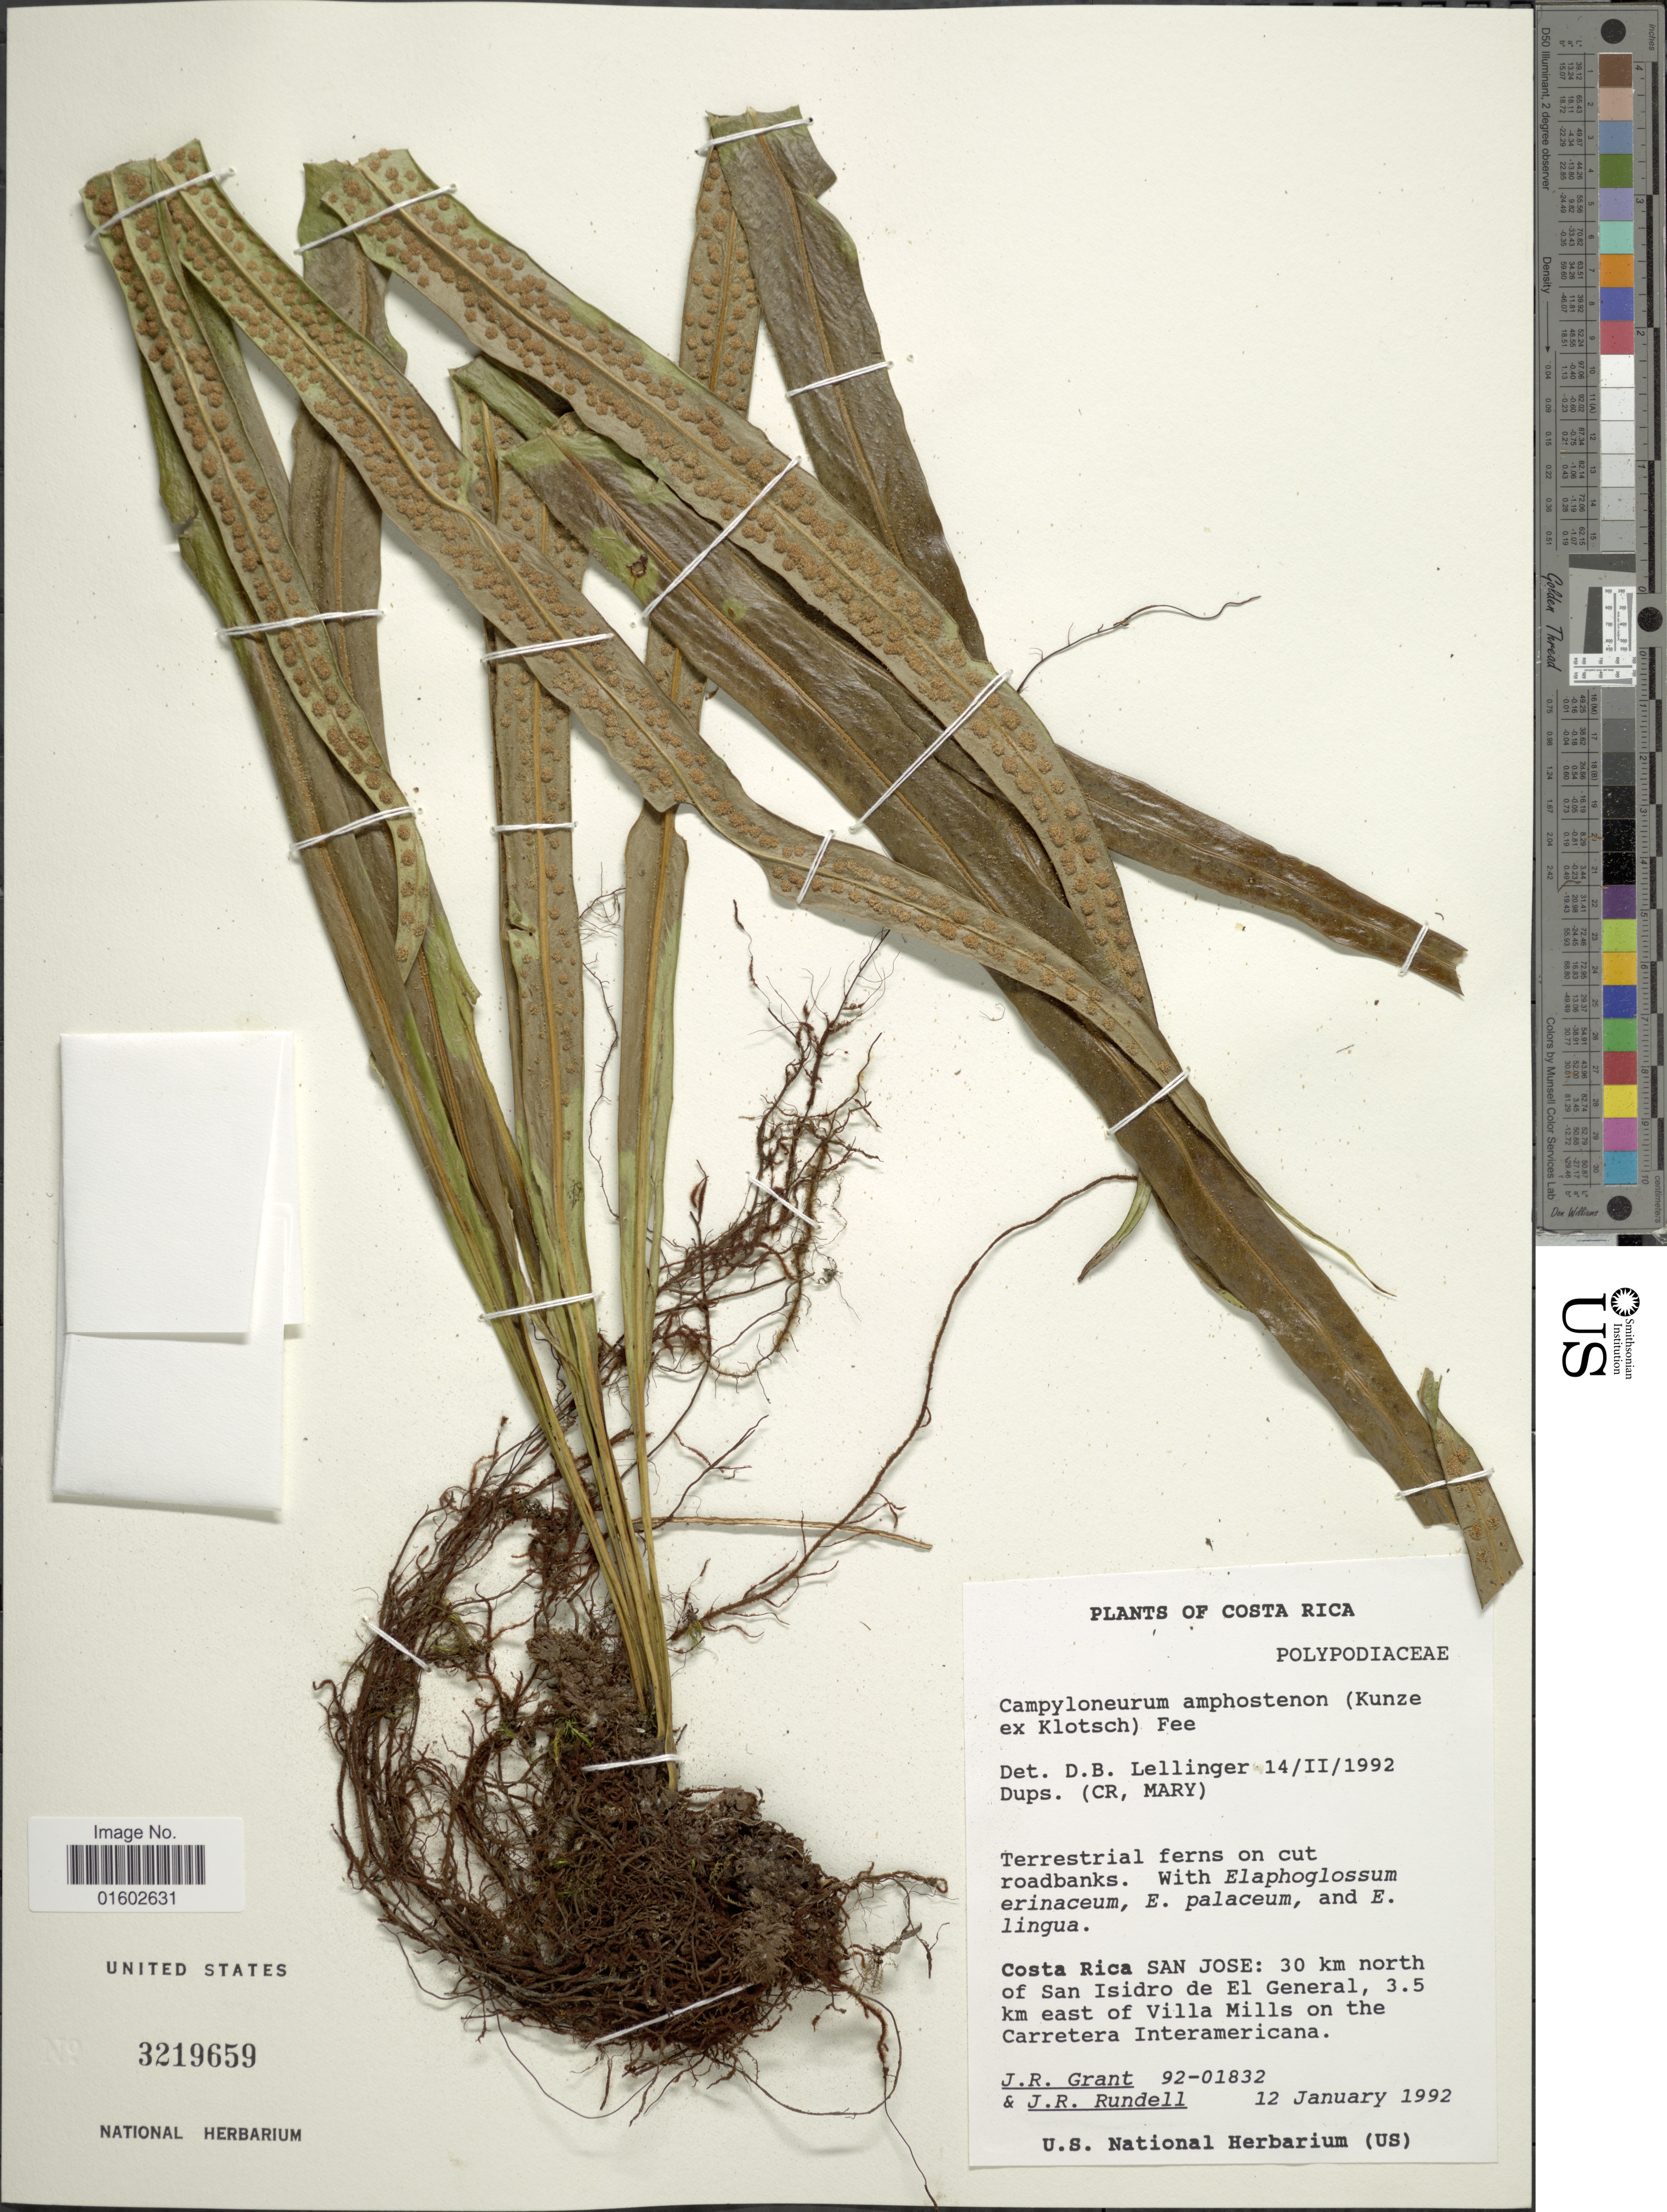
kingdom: Plantae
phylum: Tracheophyta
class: Polypodiopsida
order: Polypodiales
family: Polypodiaceae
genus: Campyloneurum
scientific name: Campyloneurum amphostenon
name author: (Kunze ex Klotzsch) Fée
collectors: J. Grant & J. R. Rundell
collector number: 92-01832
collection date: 1992-01-12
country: Costa Rica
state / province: San José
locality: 30 km north of San Isidro de El General, 3.5 km east of Villa Mills on the Carretera Interamericana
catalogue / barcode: US 3219659